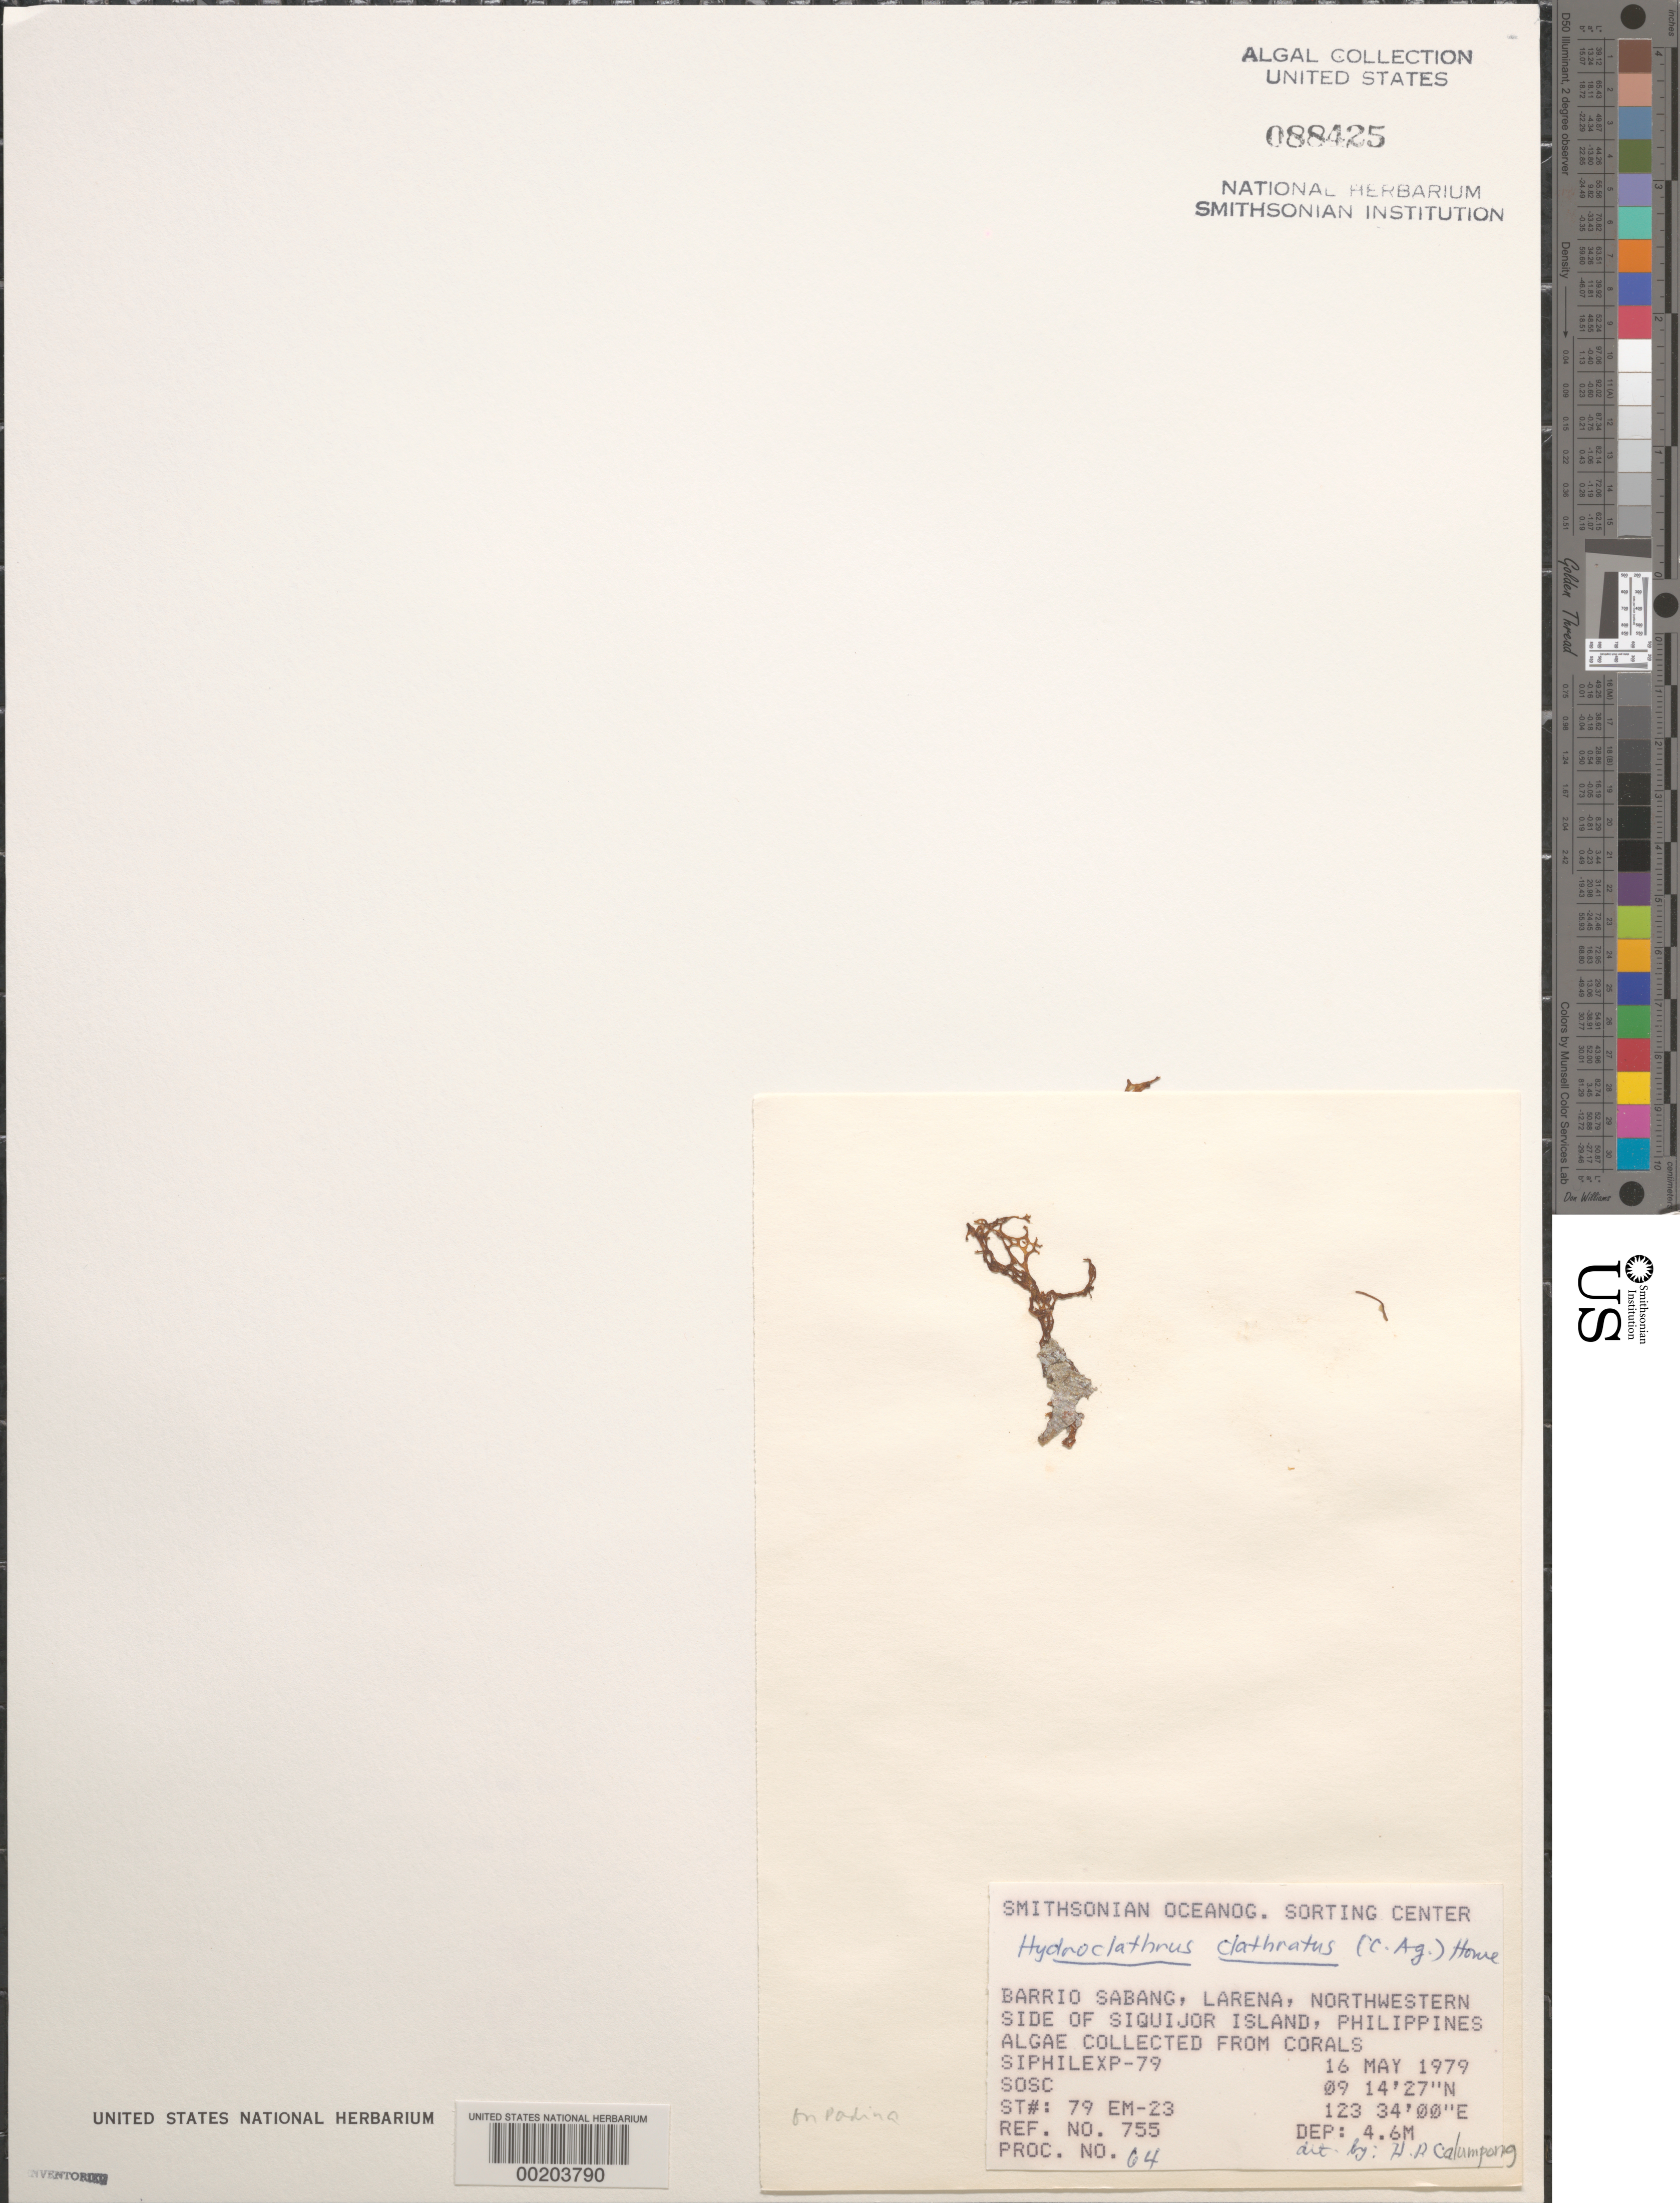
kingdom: Chromista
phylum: Ochrophyta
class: Phaeophyceae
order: Scytosiphonales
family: Scytosiphonaceae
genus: Hydroclathrus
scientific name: Hydroclathrus clathratus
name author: (C. Agardh) M. Howe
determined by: Calumpong, H. P.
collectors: SOSC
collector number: Station 79 Em-23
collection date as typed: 16 May 1979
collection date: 1979-05-16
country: Philippines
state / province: Central Visayas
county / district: Siquijor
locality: Visayan, Siquijor island, larena, barrio sabang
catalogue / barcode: US 88425